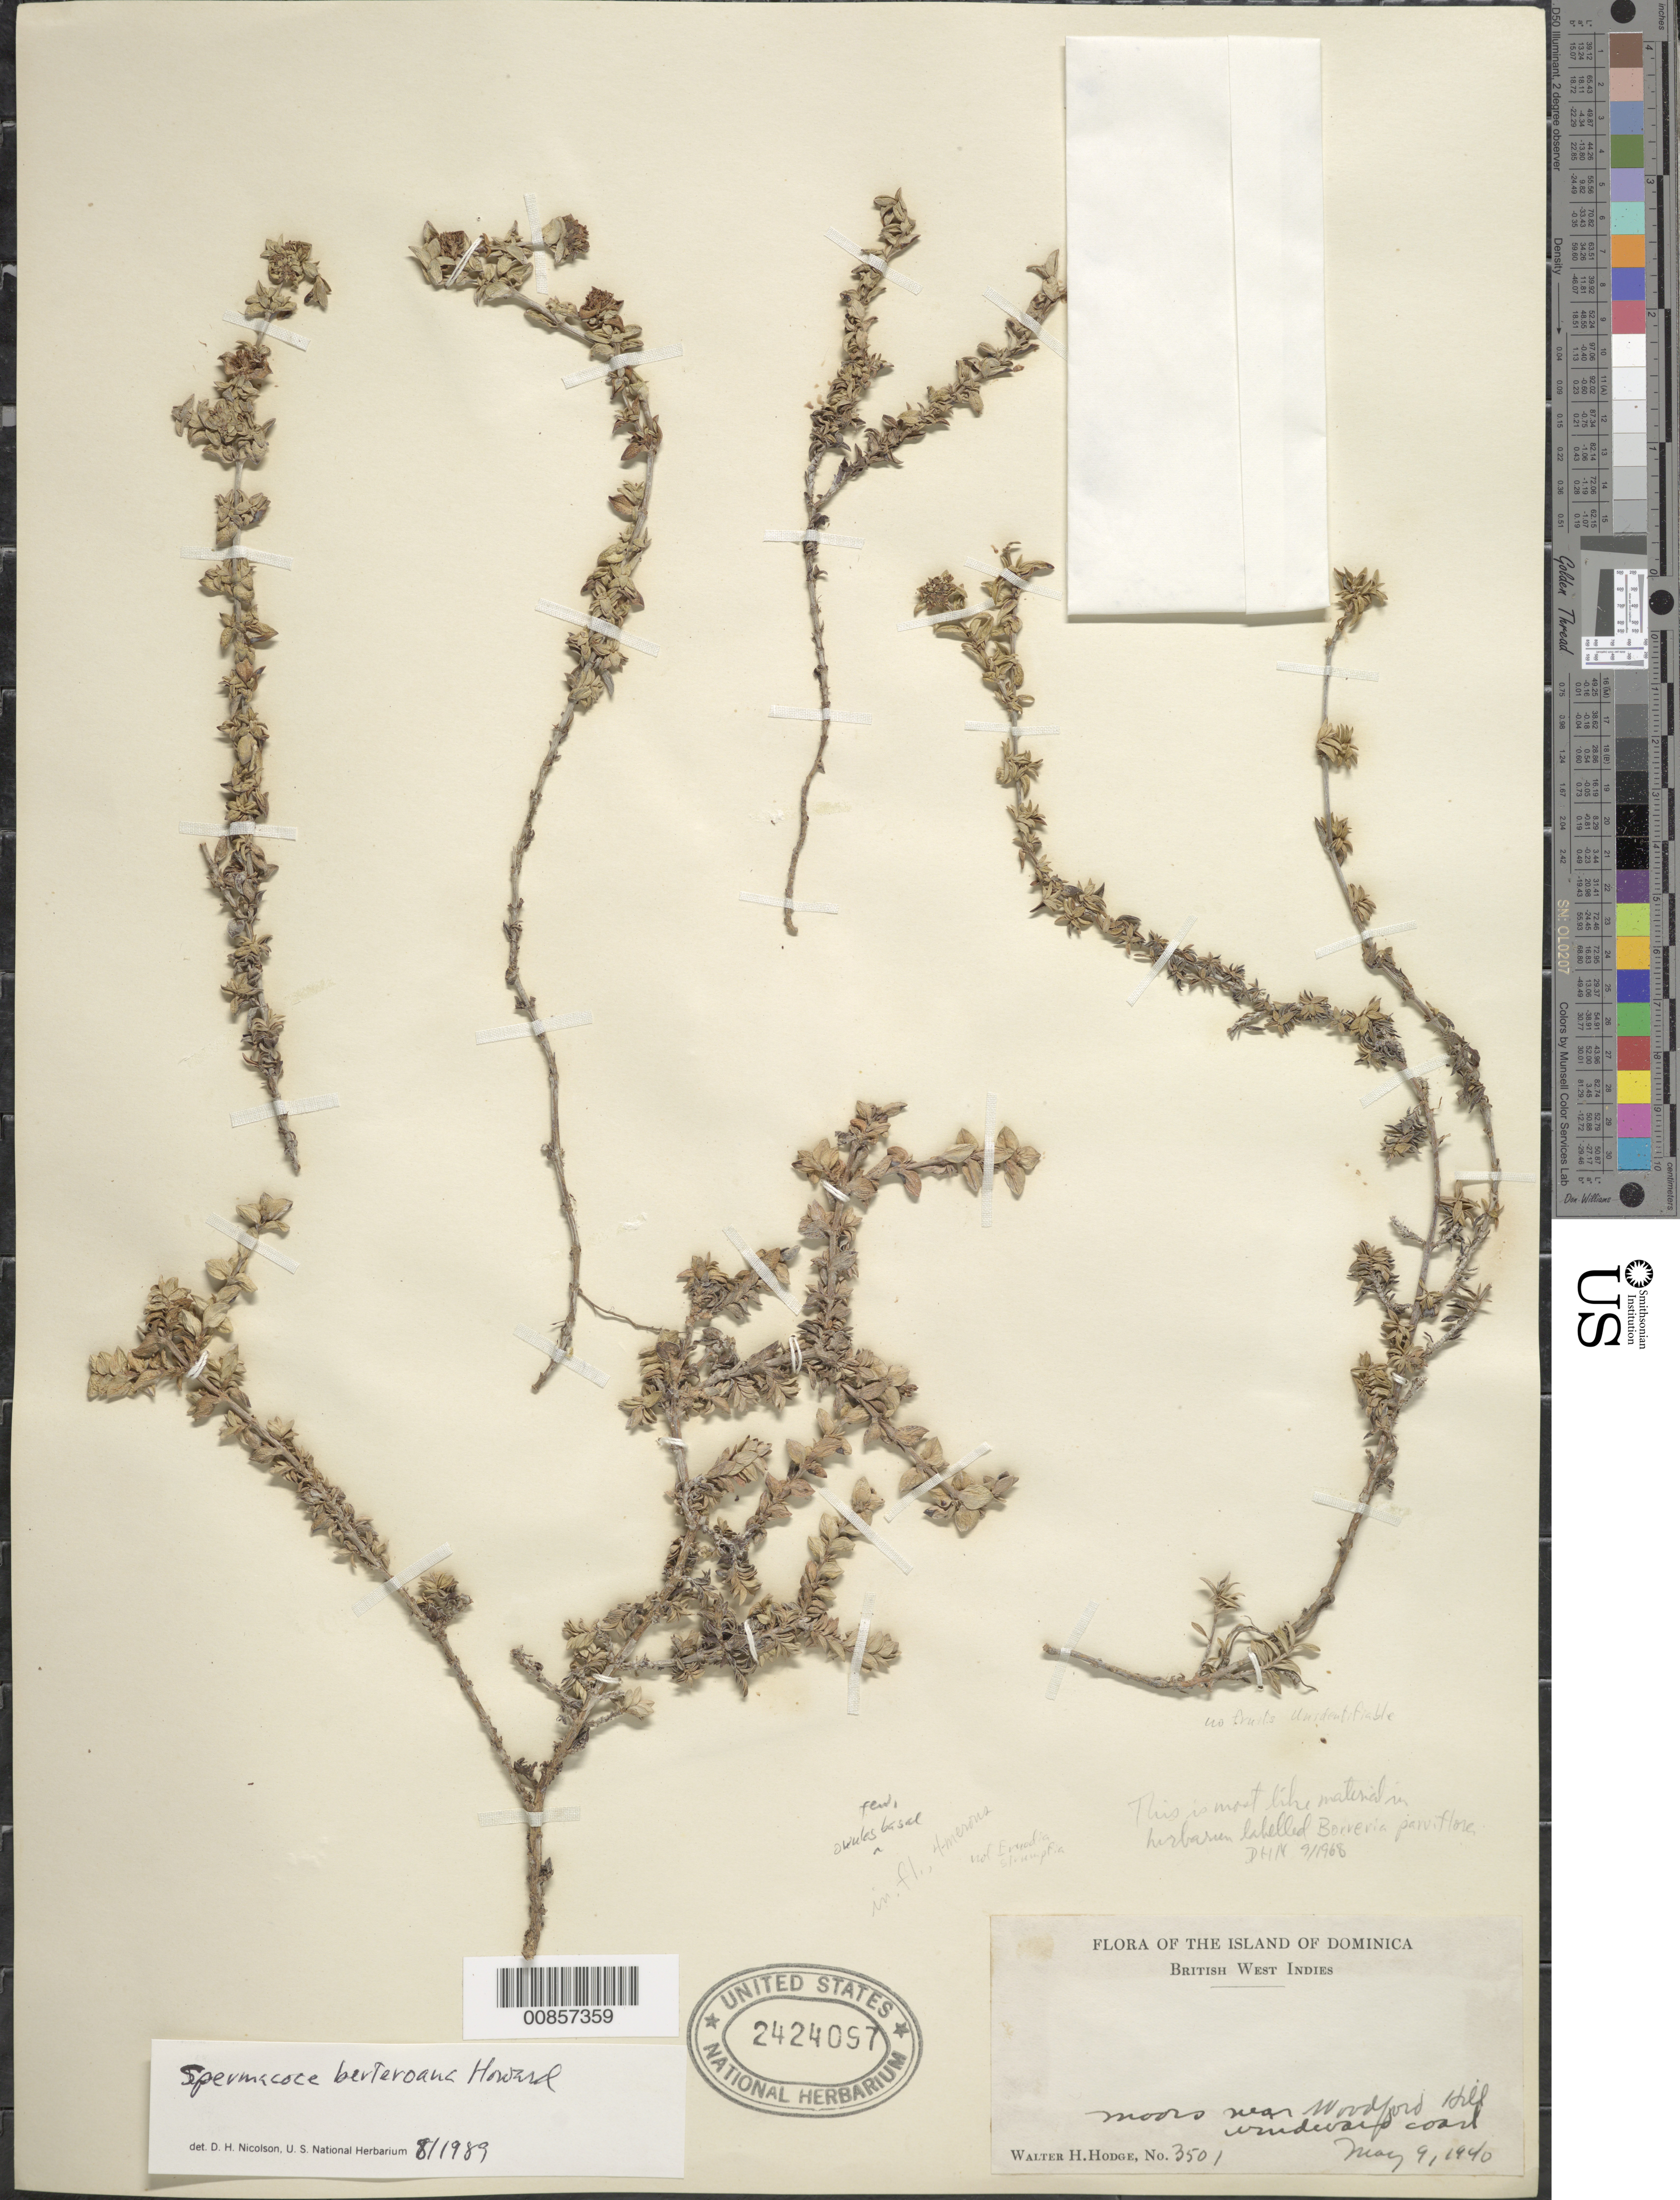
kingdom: Plantae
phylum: Tracheophyta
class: Magnoliopsida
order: Gentianales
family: Rubiaceae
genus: Spermacoce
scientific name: Spermacoce berteroana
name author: R.A. Howard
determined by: Nicolson, Dan H.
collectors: W. Hodge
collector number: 3501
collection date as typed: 09 May 1940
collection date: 1940-05-09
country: Dominica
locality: Near Woodford Hill, windward coast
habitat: Moors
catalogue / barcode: US 2424097